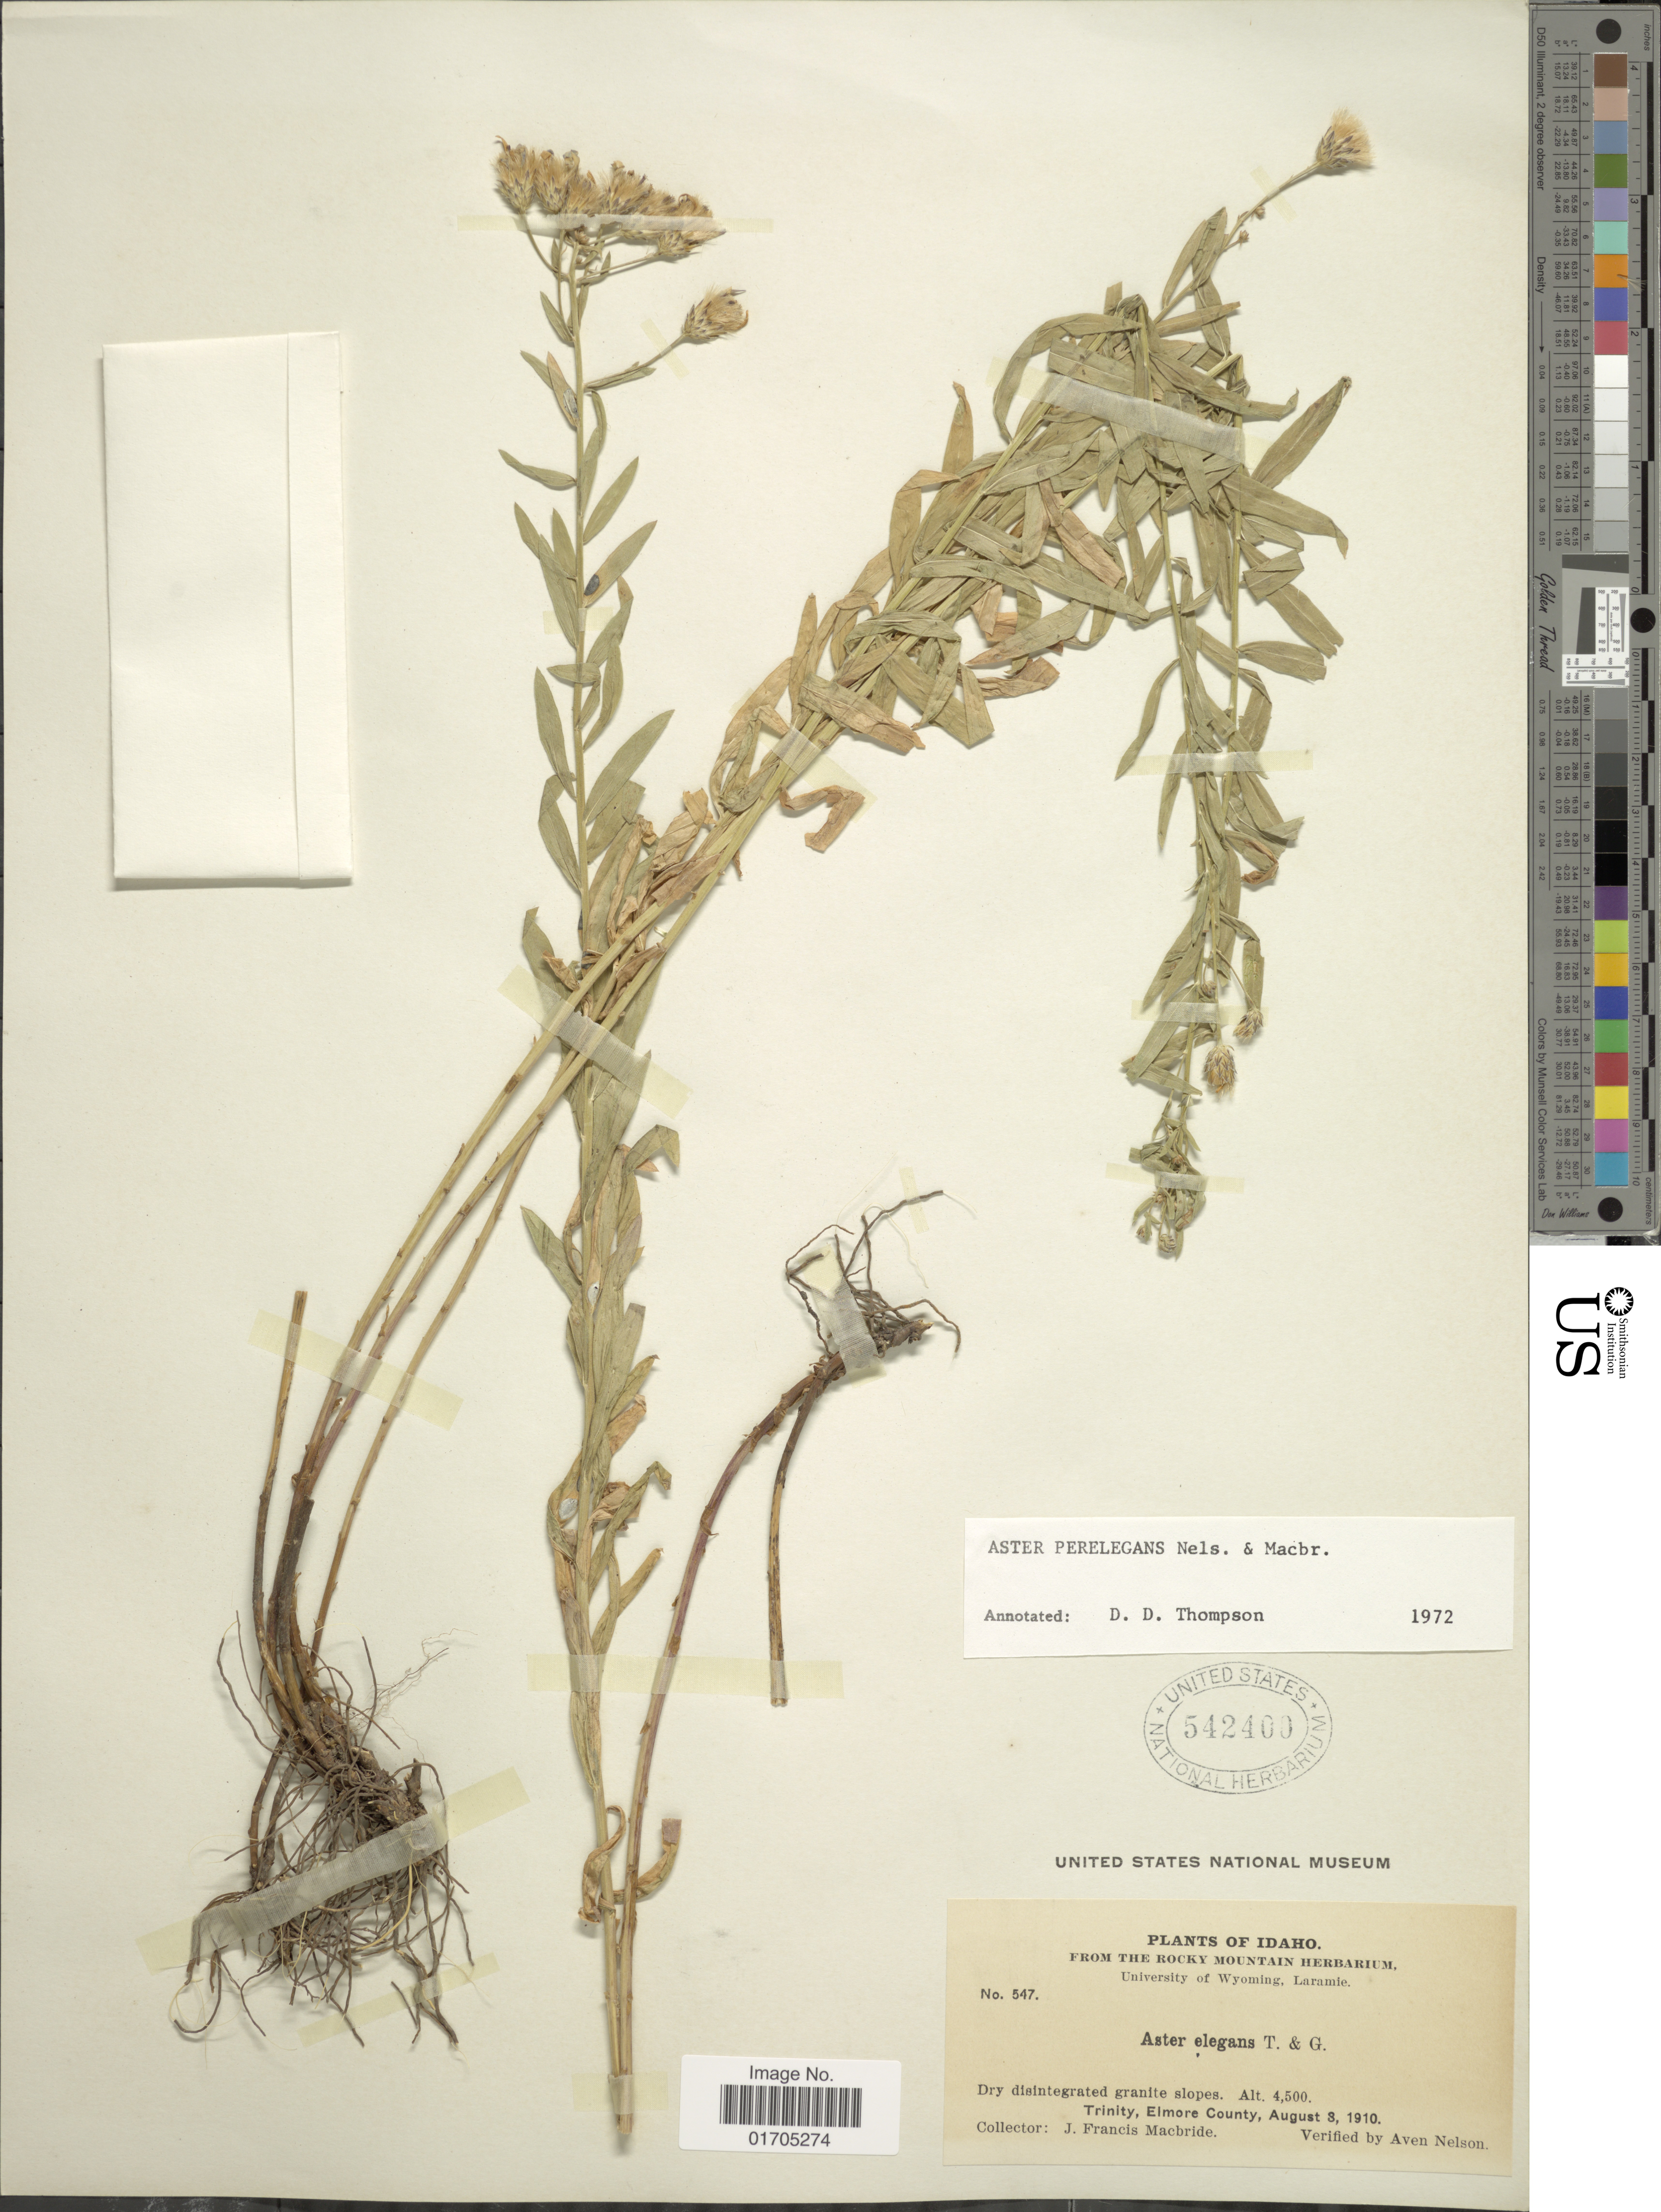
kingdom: Plantae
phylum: Tracheophyta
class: Magnoliopsida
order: Asterales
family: Asteraceae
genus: Eucephalus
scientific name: Eucephalus elegans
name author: Nutt.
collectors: J. F. Macbride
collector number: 547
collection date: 1910-08-03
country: United States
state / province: Idaho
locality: Trinity, Elmore County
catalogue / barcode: US 542400